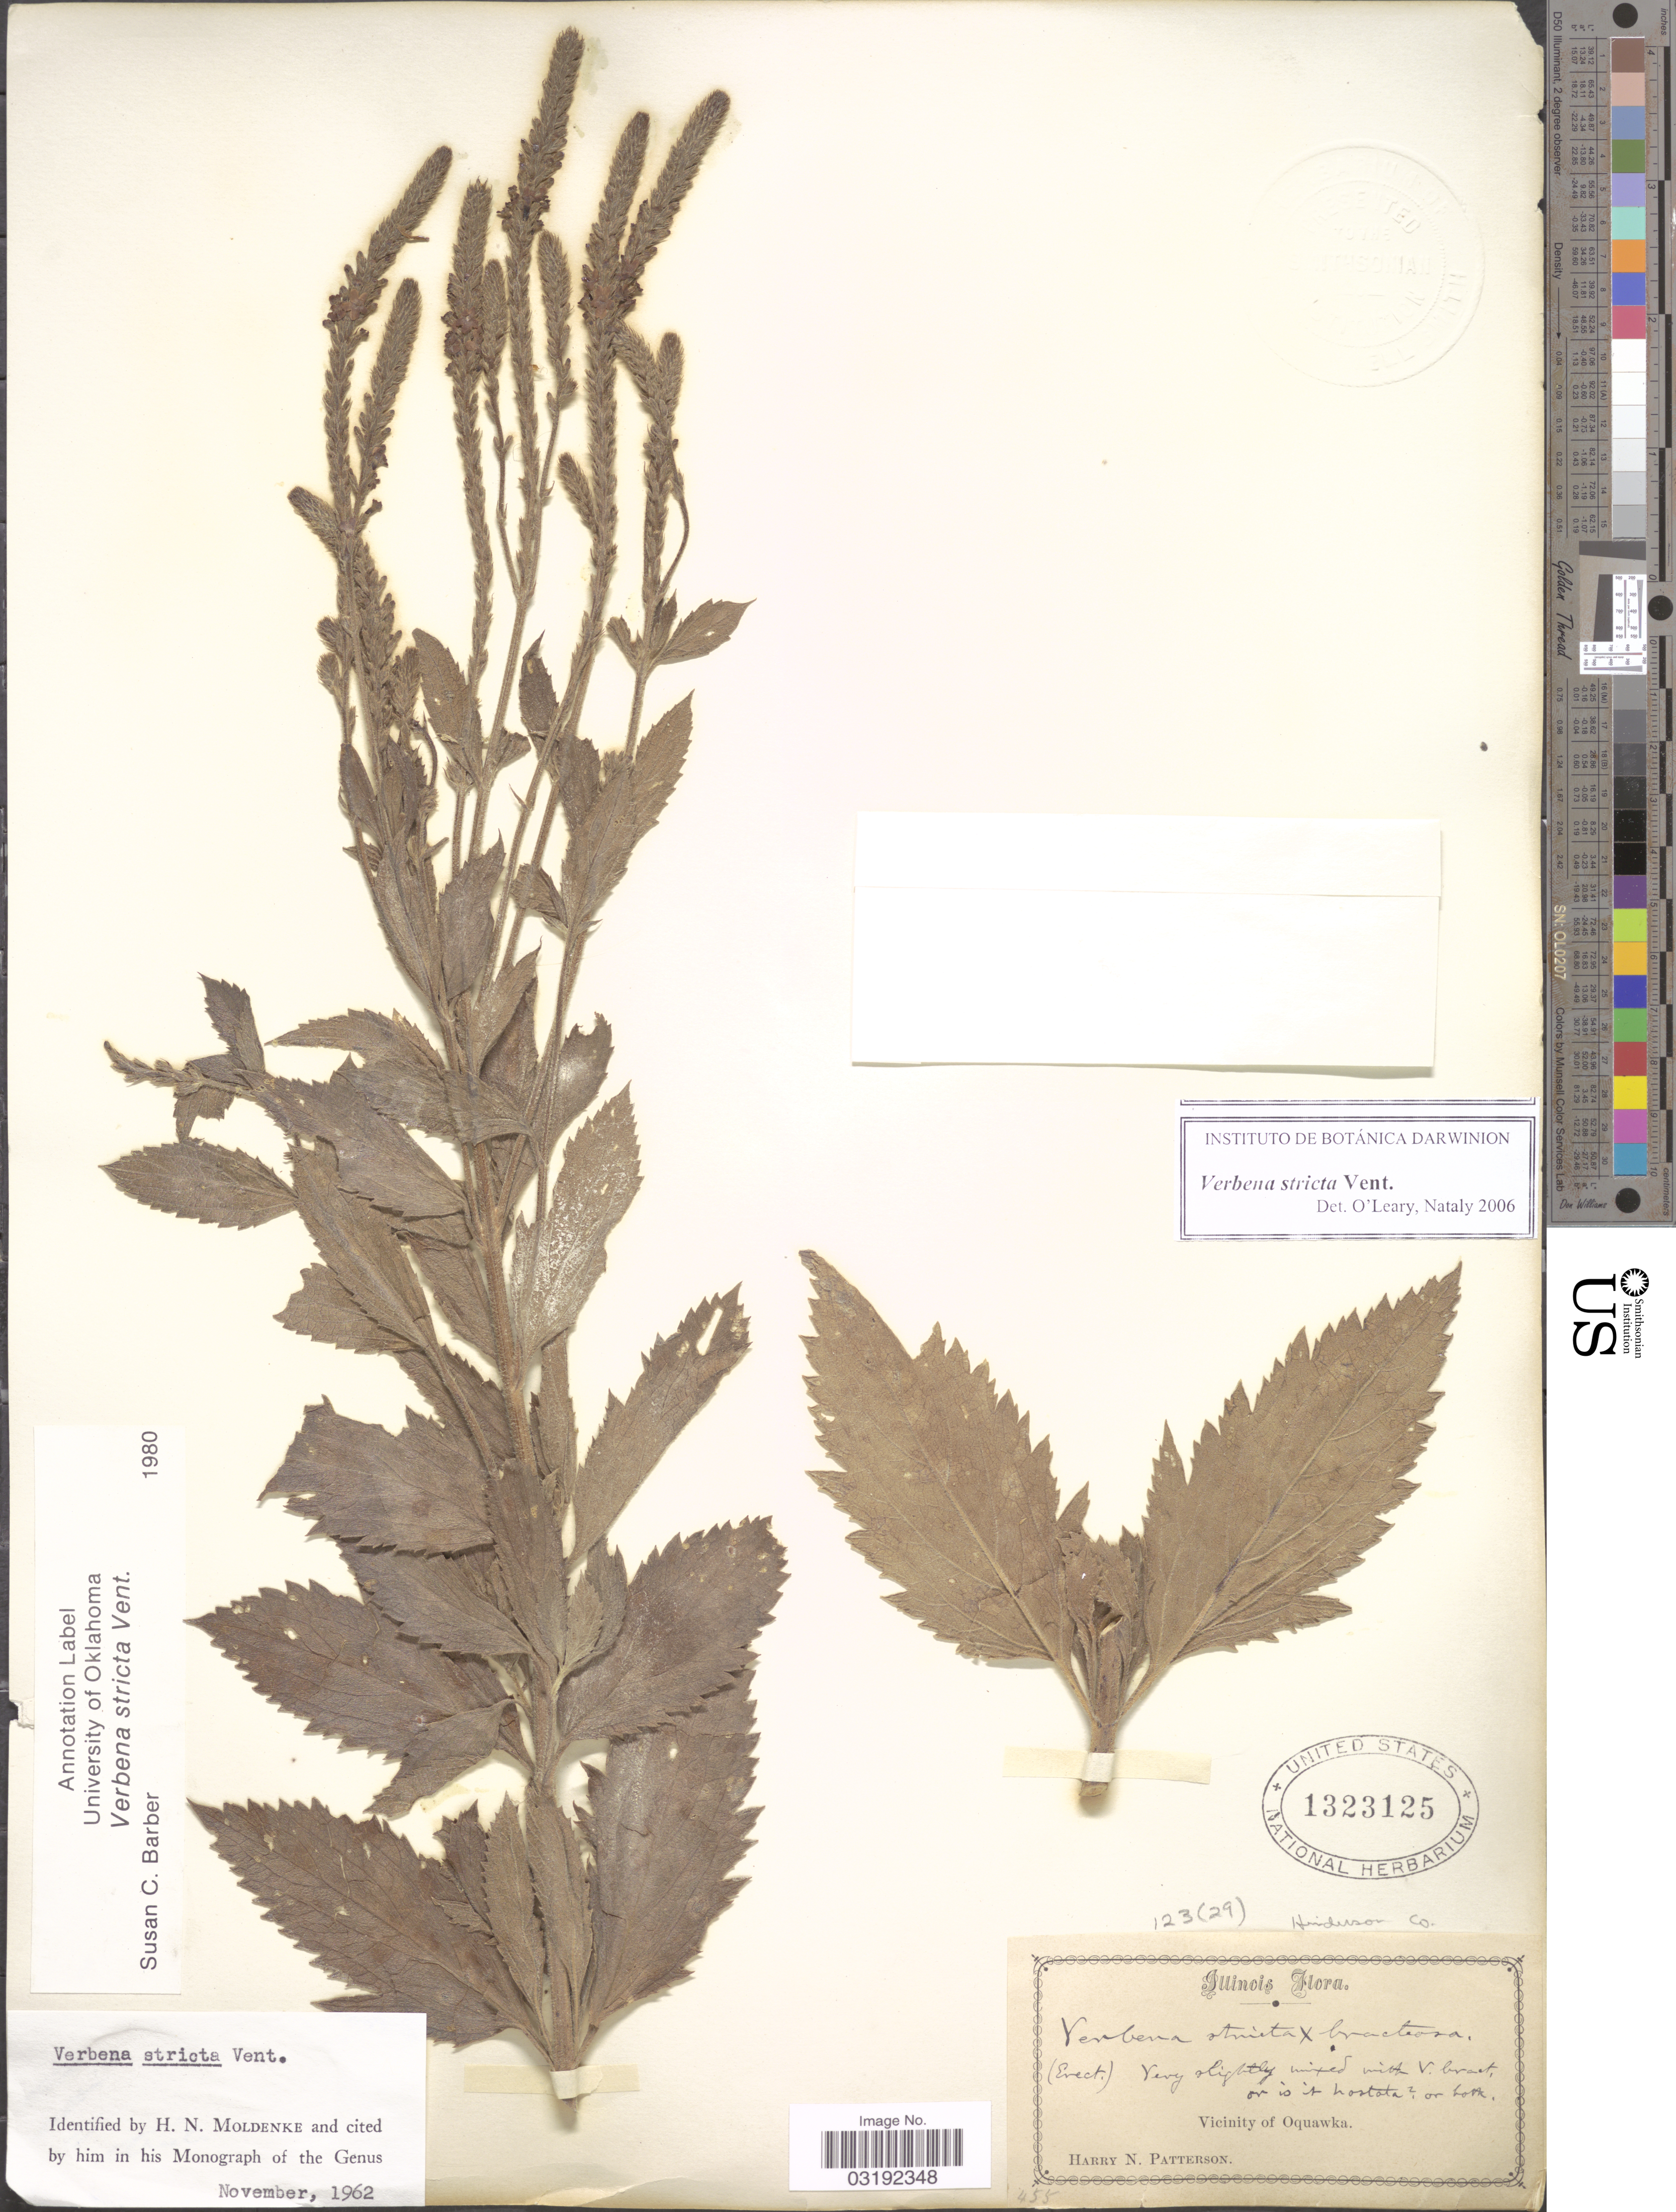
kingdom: Plantae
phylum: Tracheophyta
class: Magnoliopsida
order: Lamiales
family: Verbenaceae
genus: Verbena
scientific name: Verbena stricta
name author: Vent.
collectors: H. N. Patterson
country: United States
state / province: Illinois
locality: Vicinity of Oquawka . Henderson Co.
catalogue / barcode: US 1323125